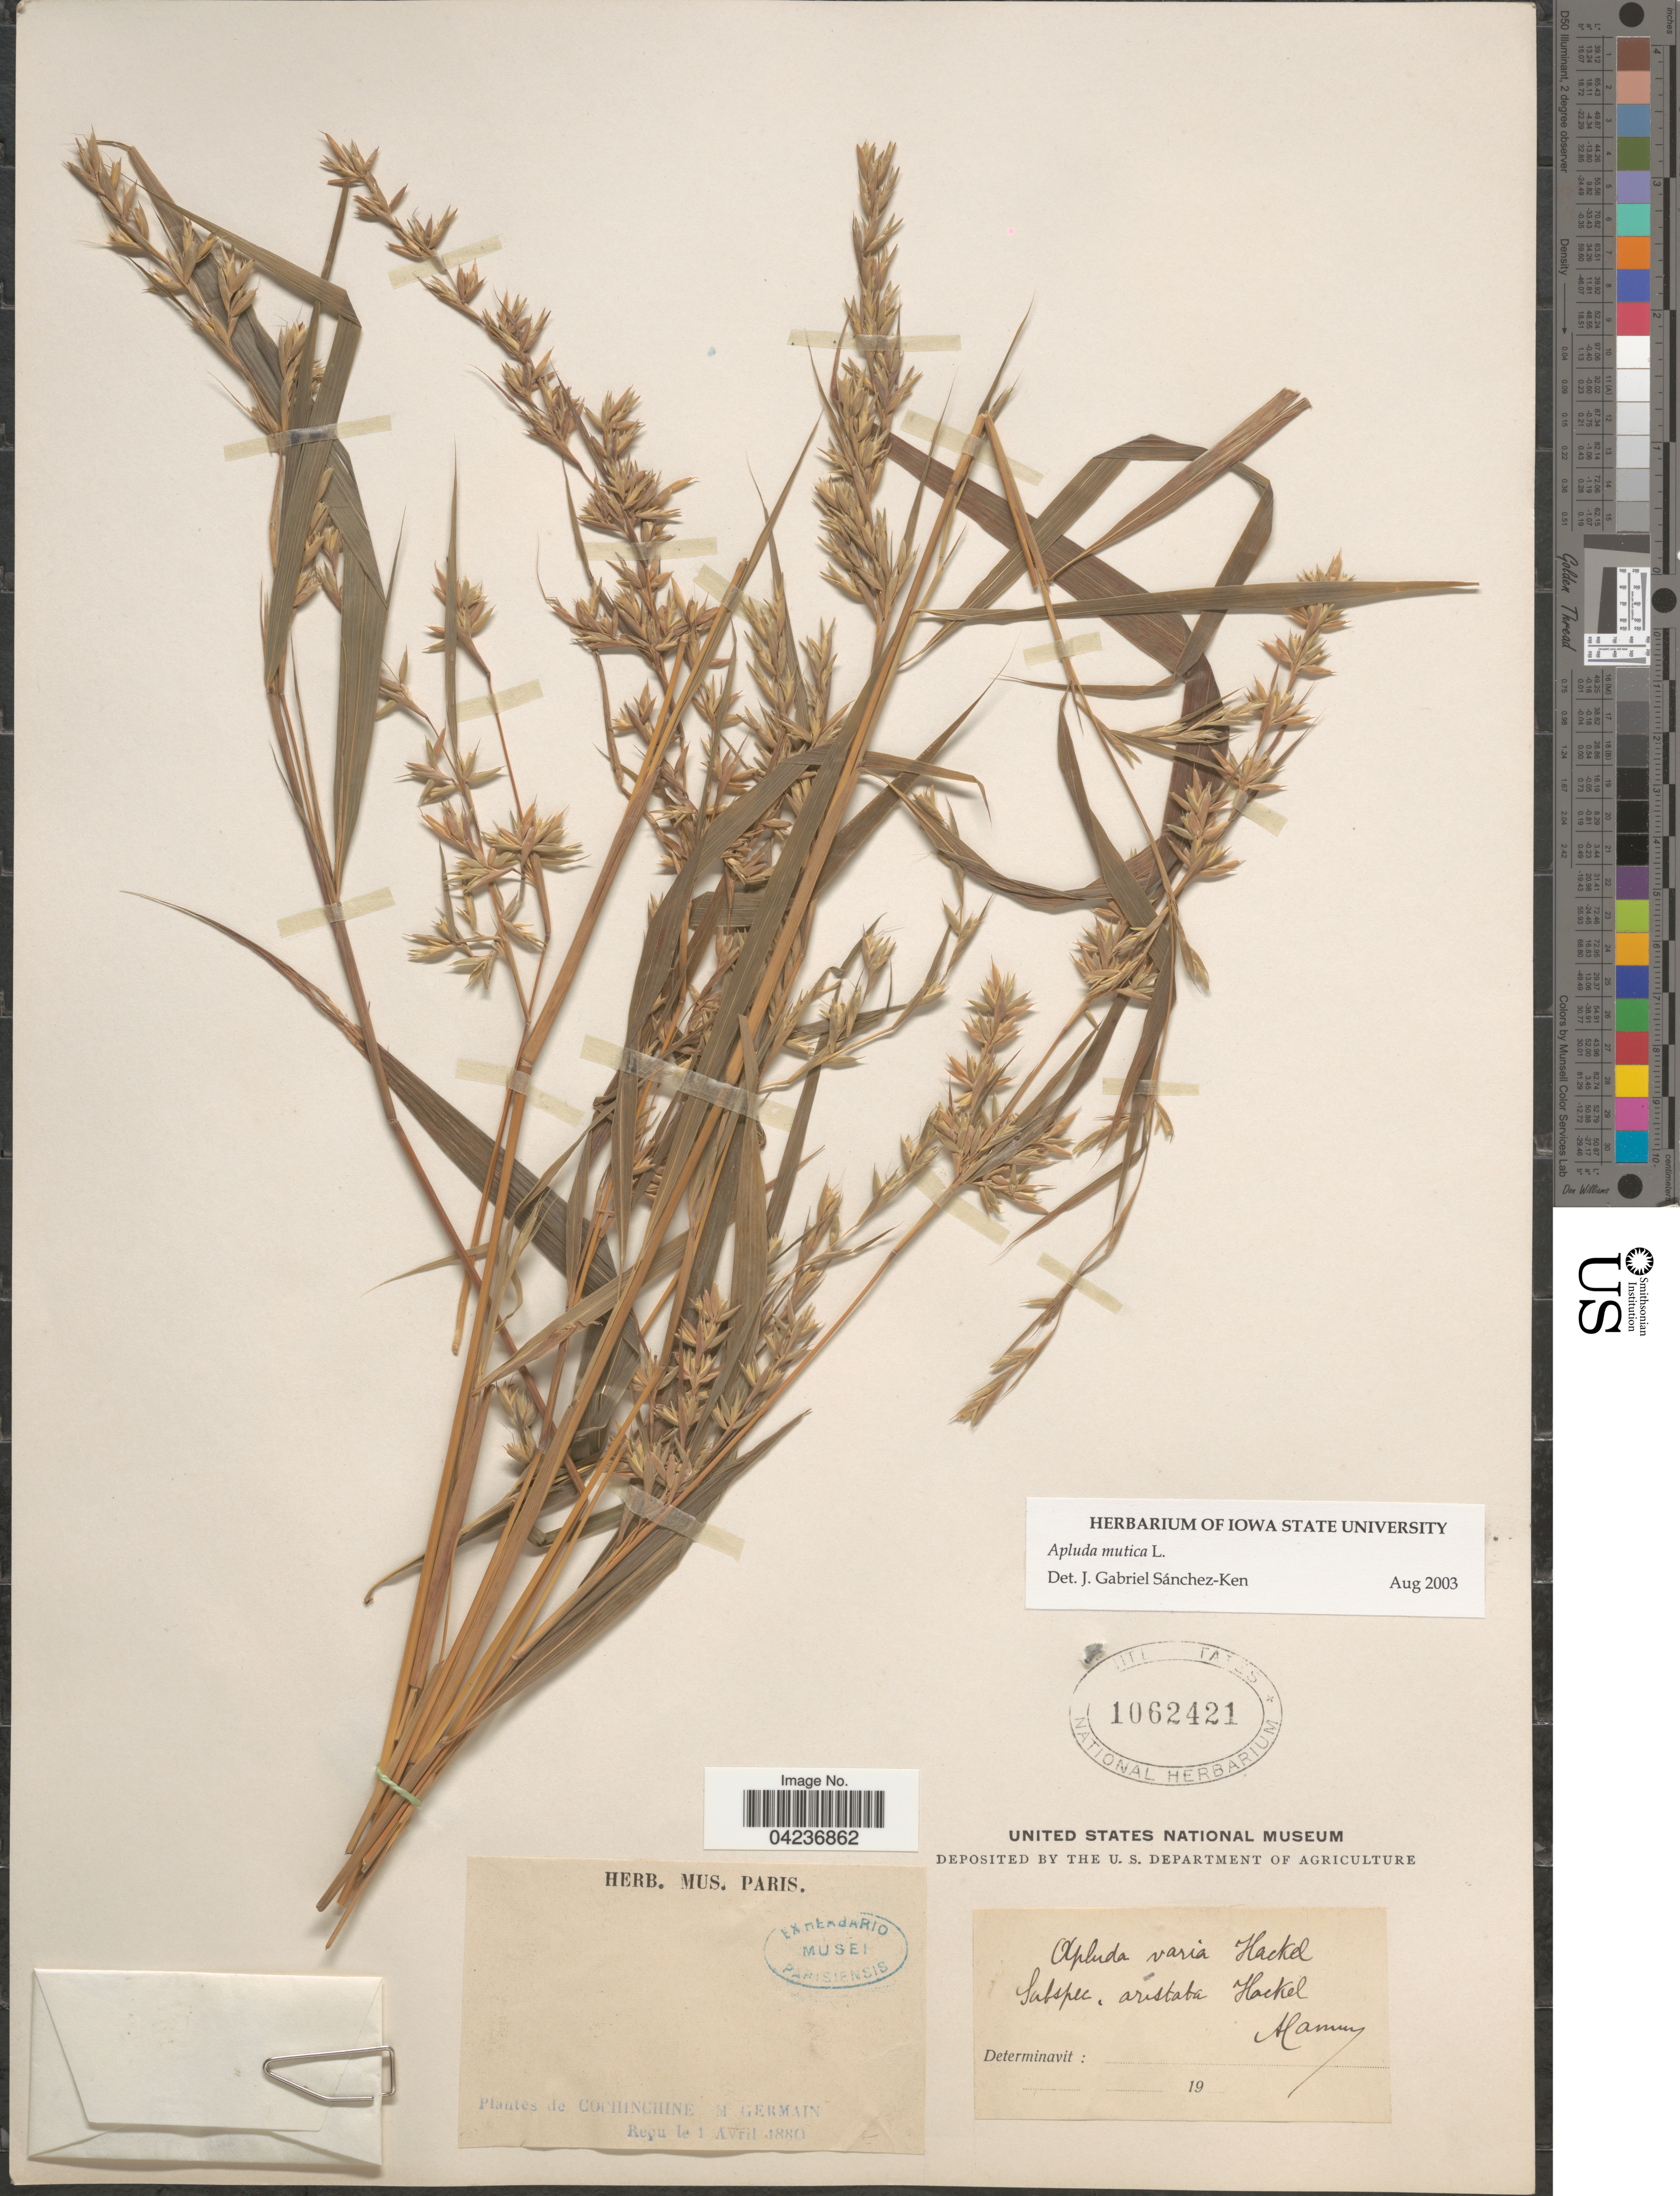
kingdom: Plantae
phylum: Tracheophyta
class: Liliopsida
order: Poales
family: Poaceae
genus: Apluda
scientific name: Apluda mutica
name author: L.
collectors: M. Germain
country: Vietnam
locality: Cochinchine.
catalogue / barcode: US 1062421